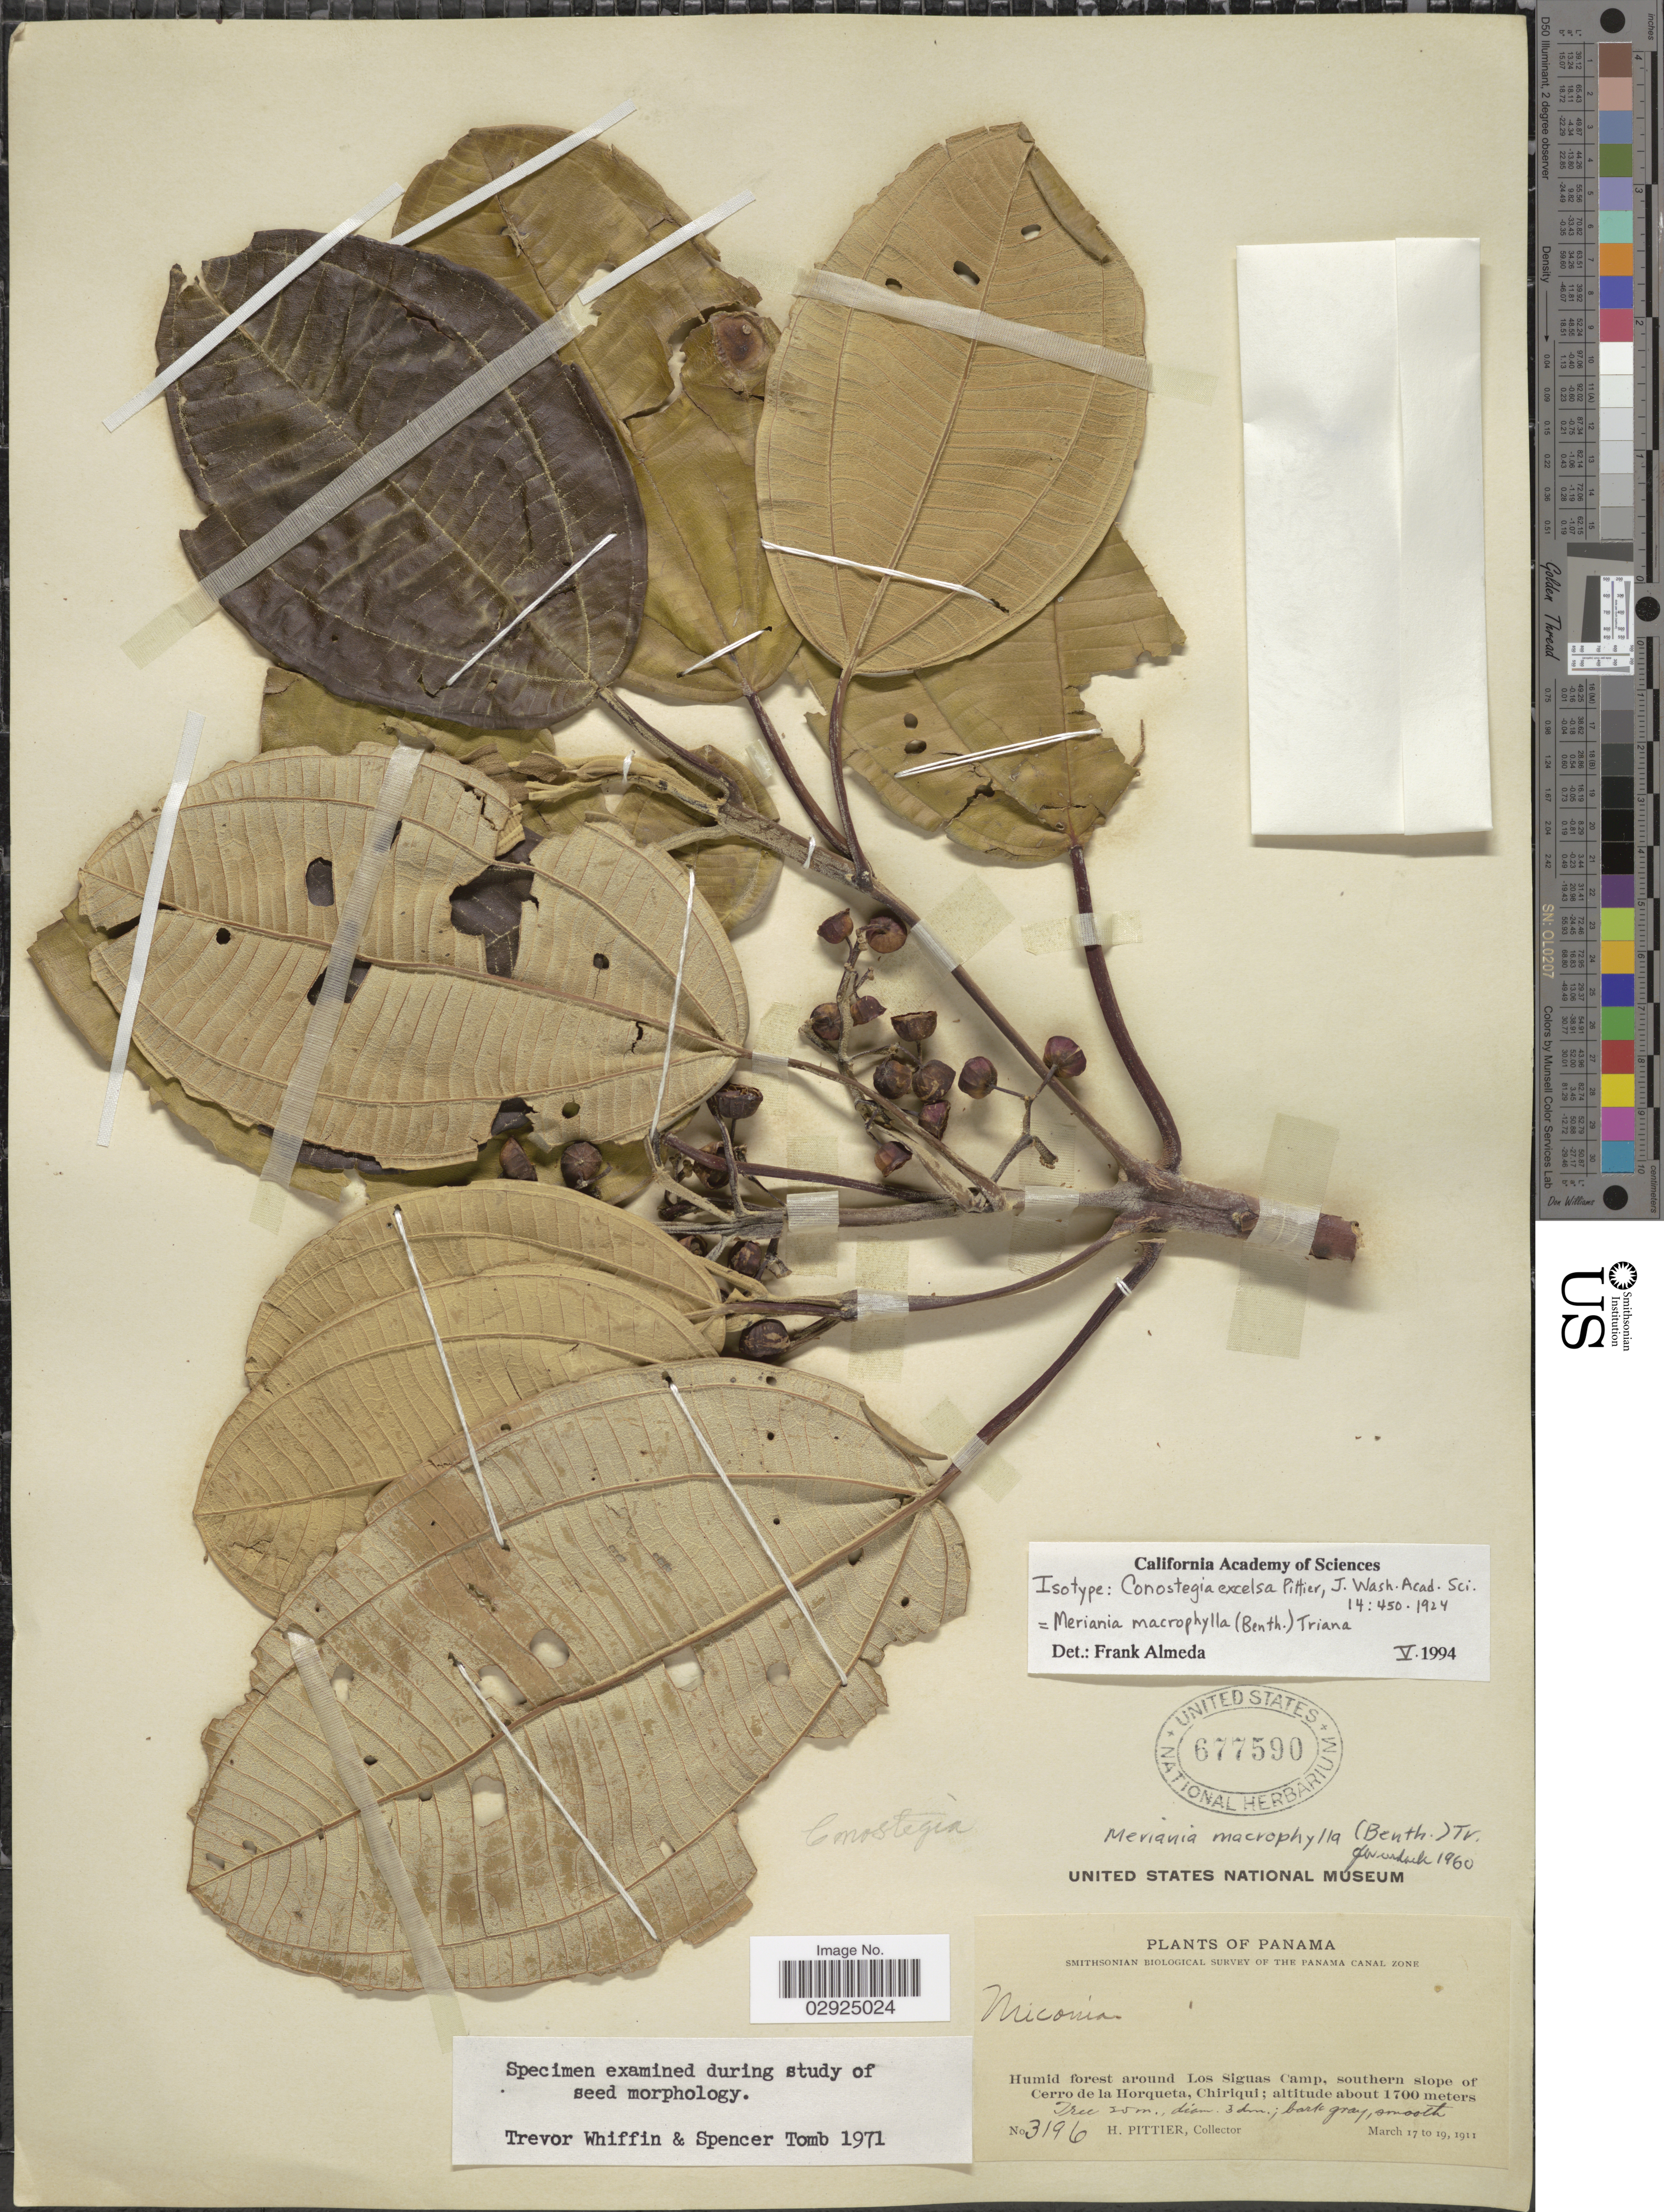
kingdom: Plantae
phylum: Tracheophyta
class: Magnoliopsida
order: Myrtales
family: Melastomataceae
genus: Meriania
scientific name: Meriania macrophylla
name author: (Benth.) Triana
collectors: H. F. Pittier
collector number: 3196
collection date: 1911-03-17/1911-03-19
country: Panama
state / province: Chiriqui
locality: Humid forest around Los Siguas Camp, southern slope of Cerro de la Horqueta, Chiriqui.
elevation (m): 1700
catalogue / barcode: US 677590